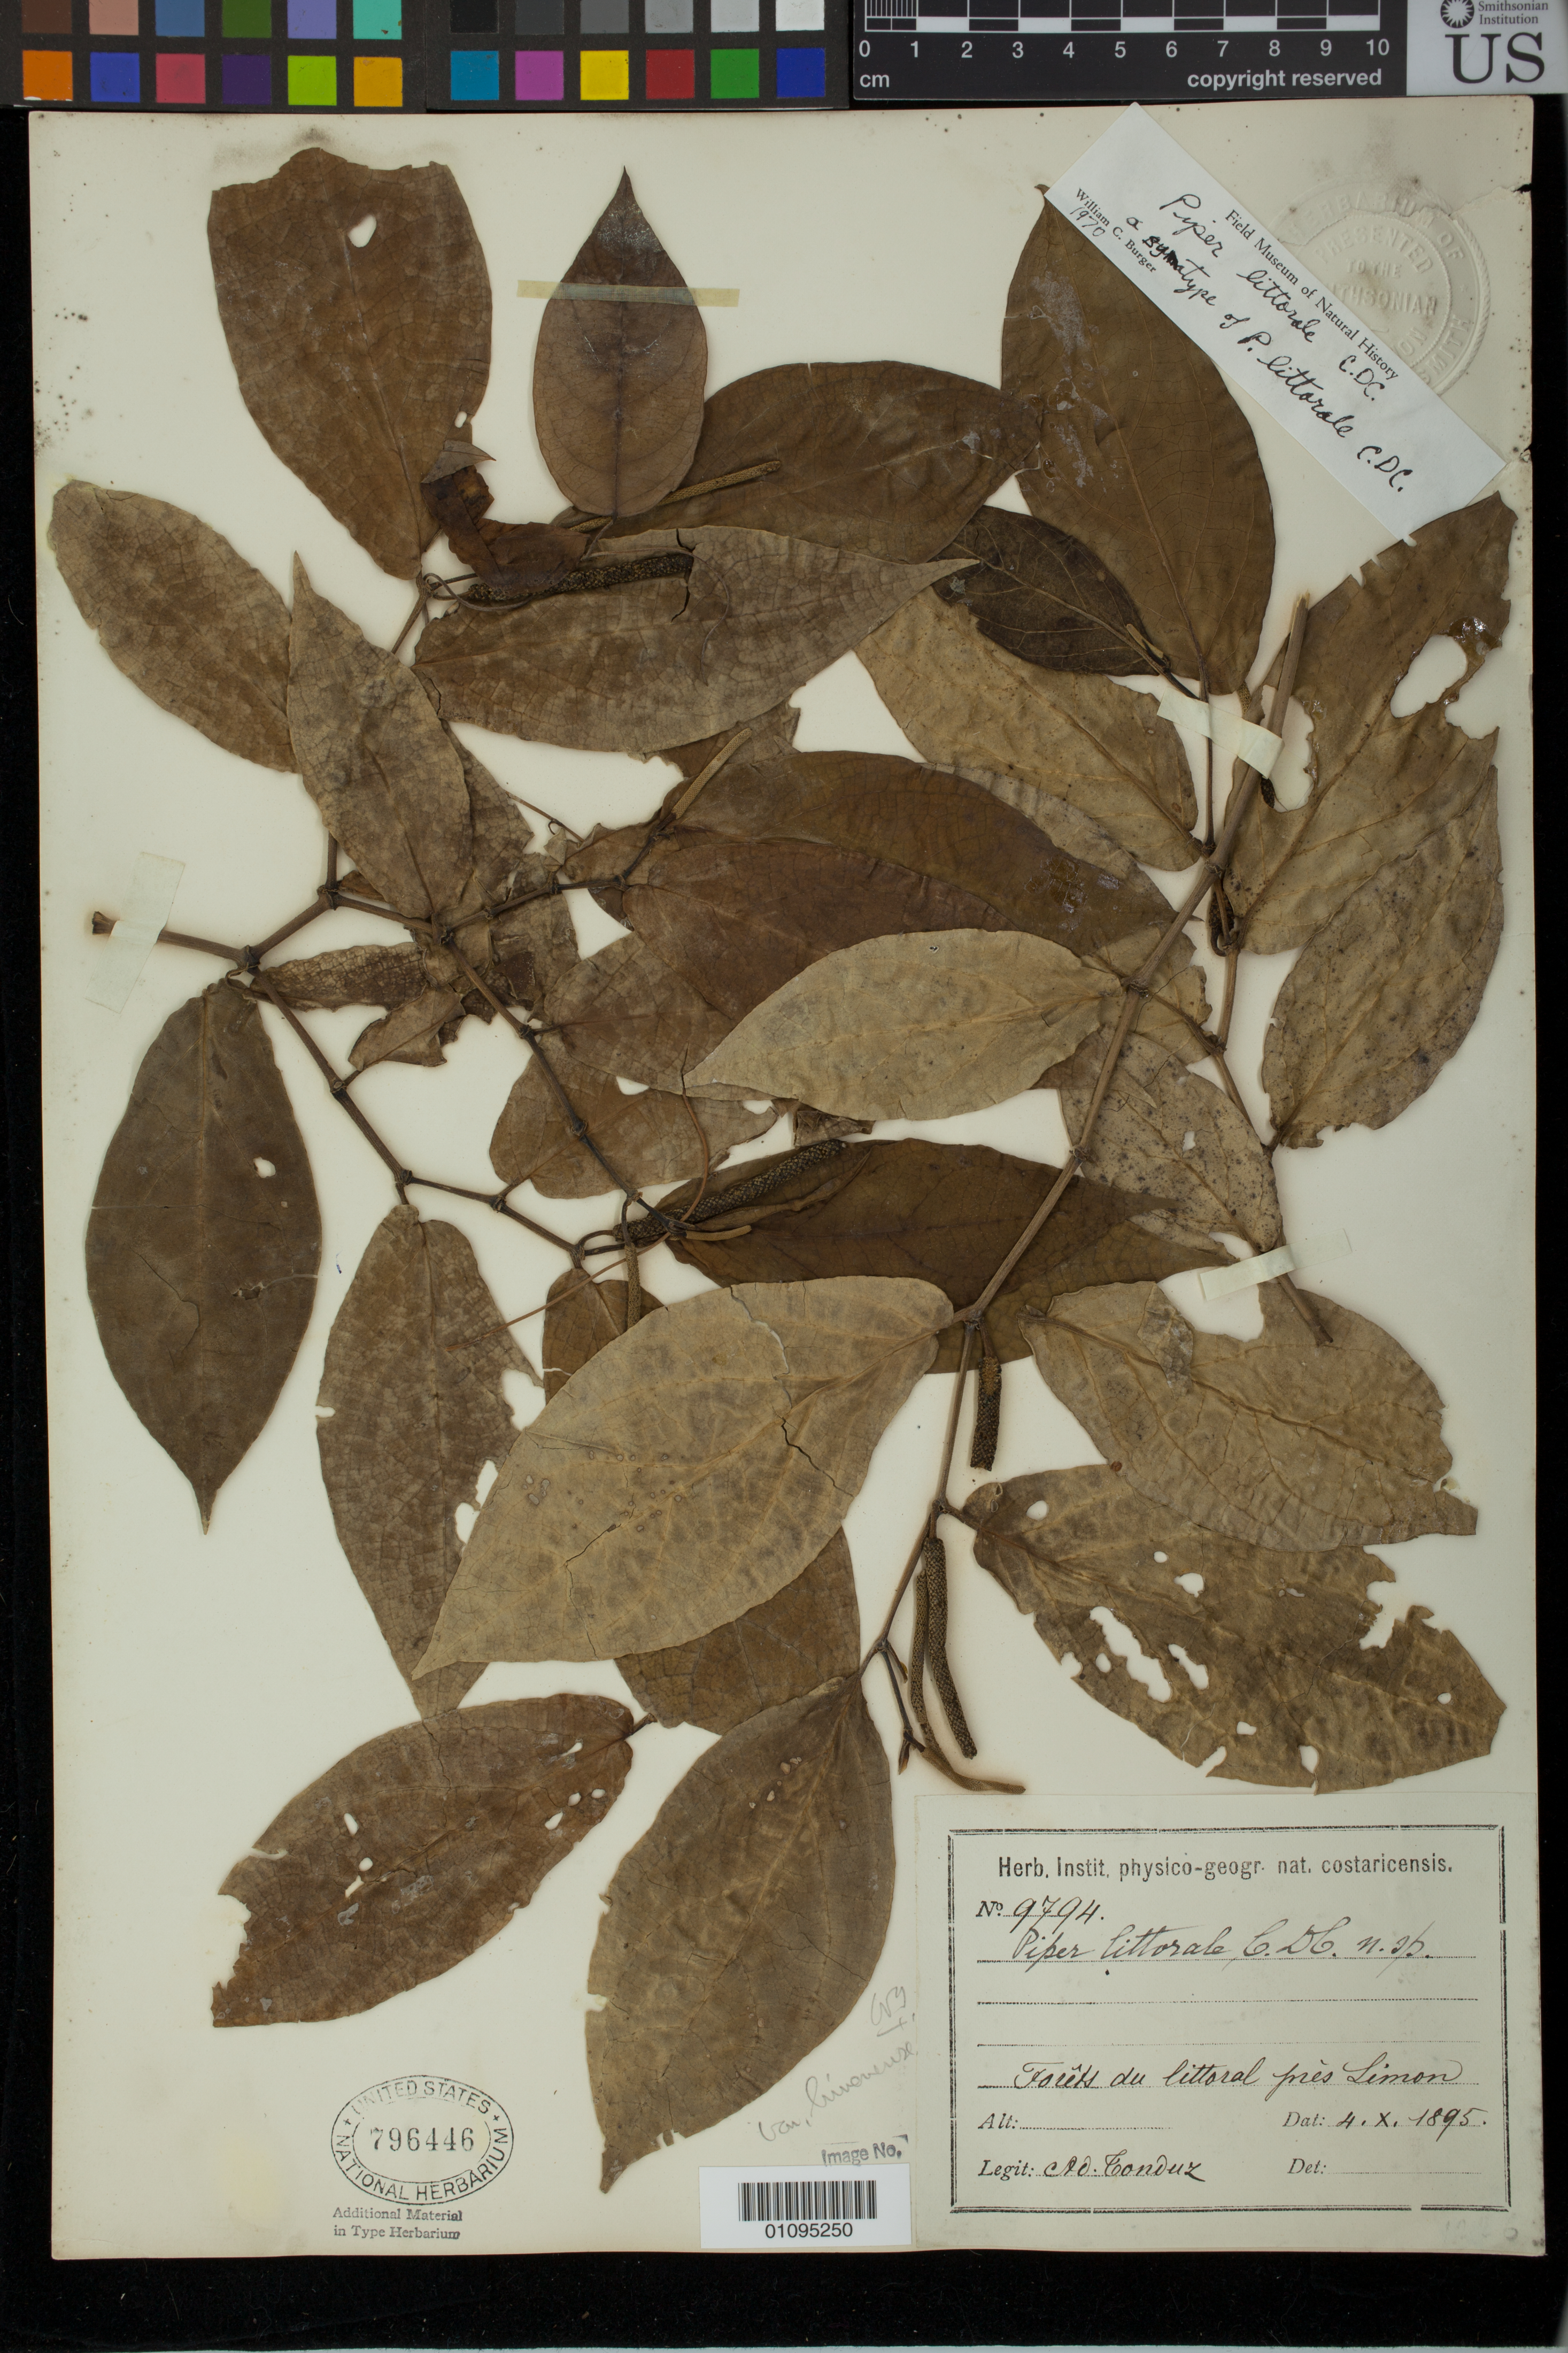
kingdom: Plantae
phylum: Tracheophyta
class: Magnoliopsida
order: Piperales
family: Piperaceae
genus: Piper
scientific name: Piper littorale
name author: C. DC. in Pittier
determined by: Burger, William C.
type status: Syntype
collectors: A. Tonduz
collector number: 9794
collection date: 1895-10-04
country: Costa Rica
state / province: Limón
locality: Forets du littoral pres Limon.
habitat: Forets du littoral.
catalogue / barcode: US 796446